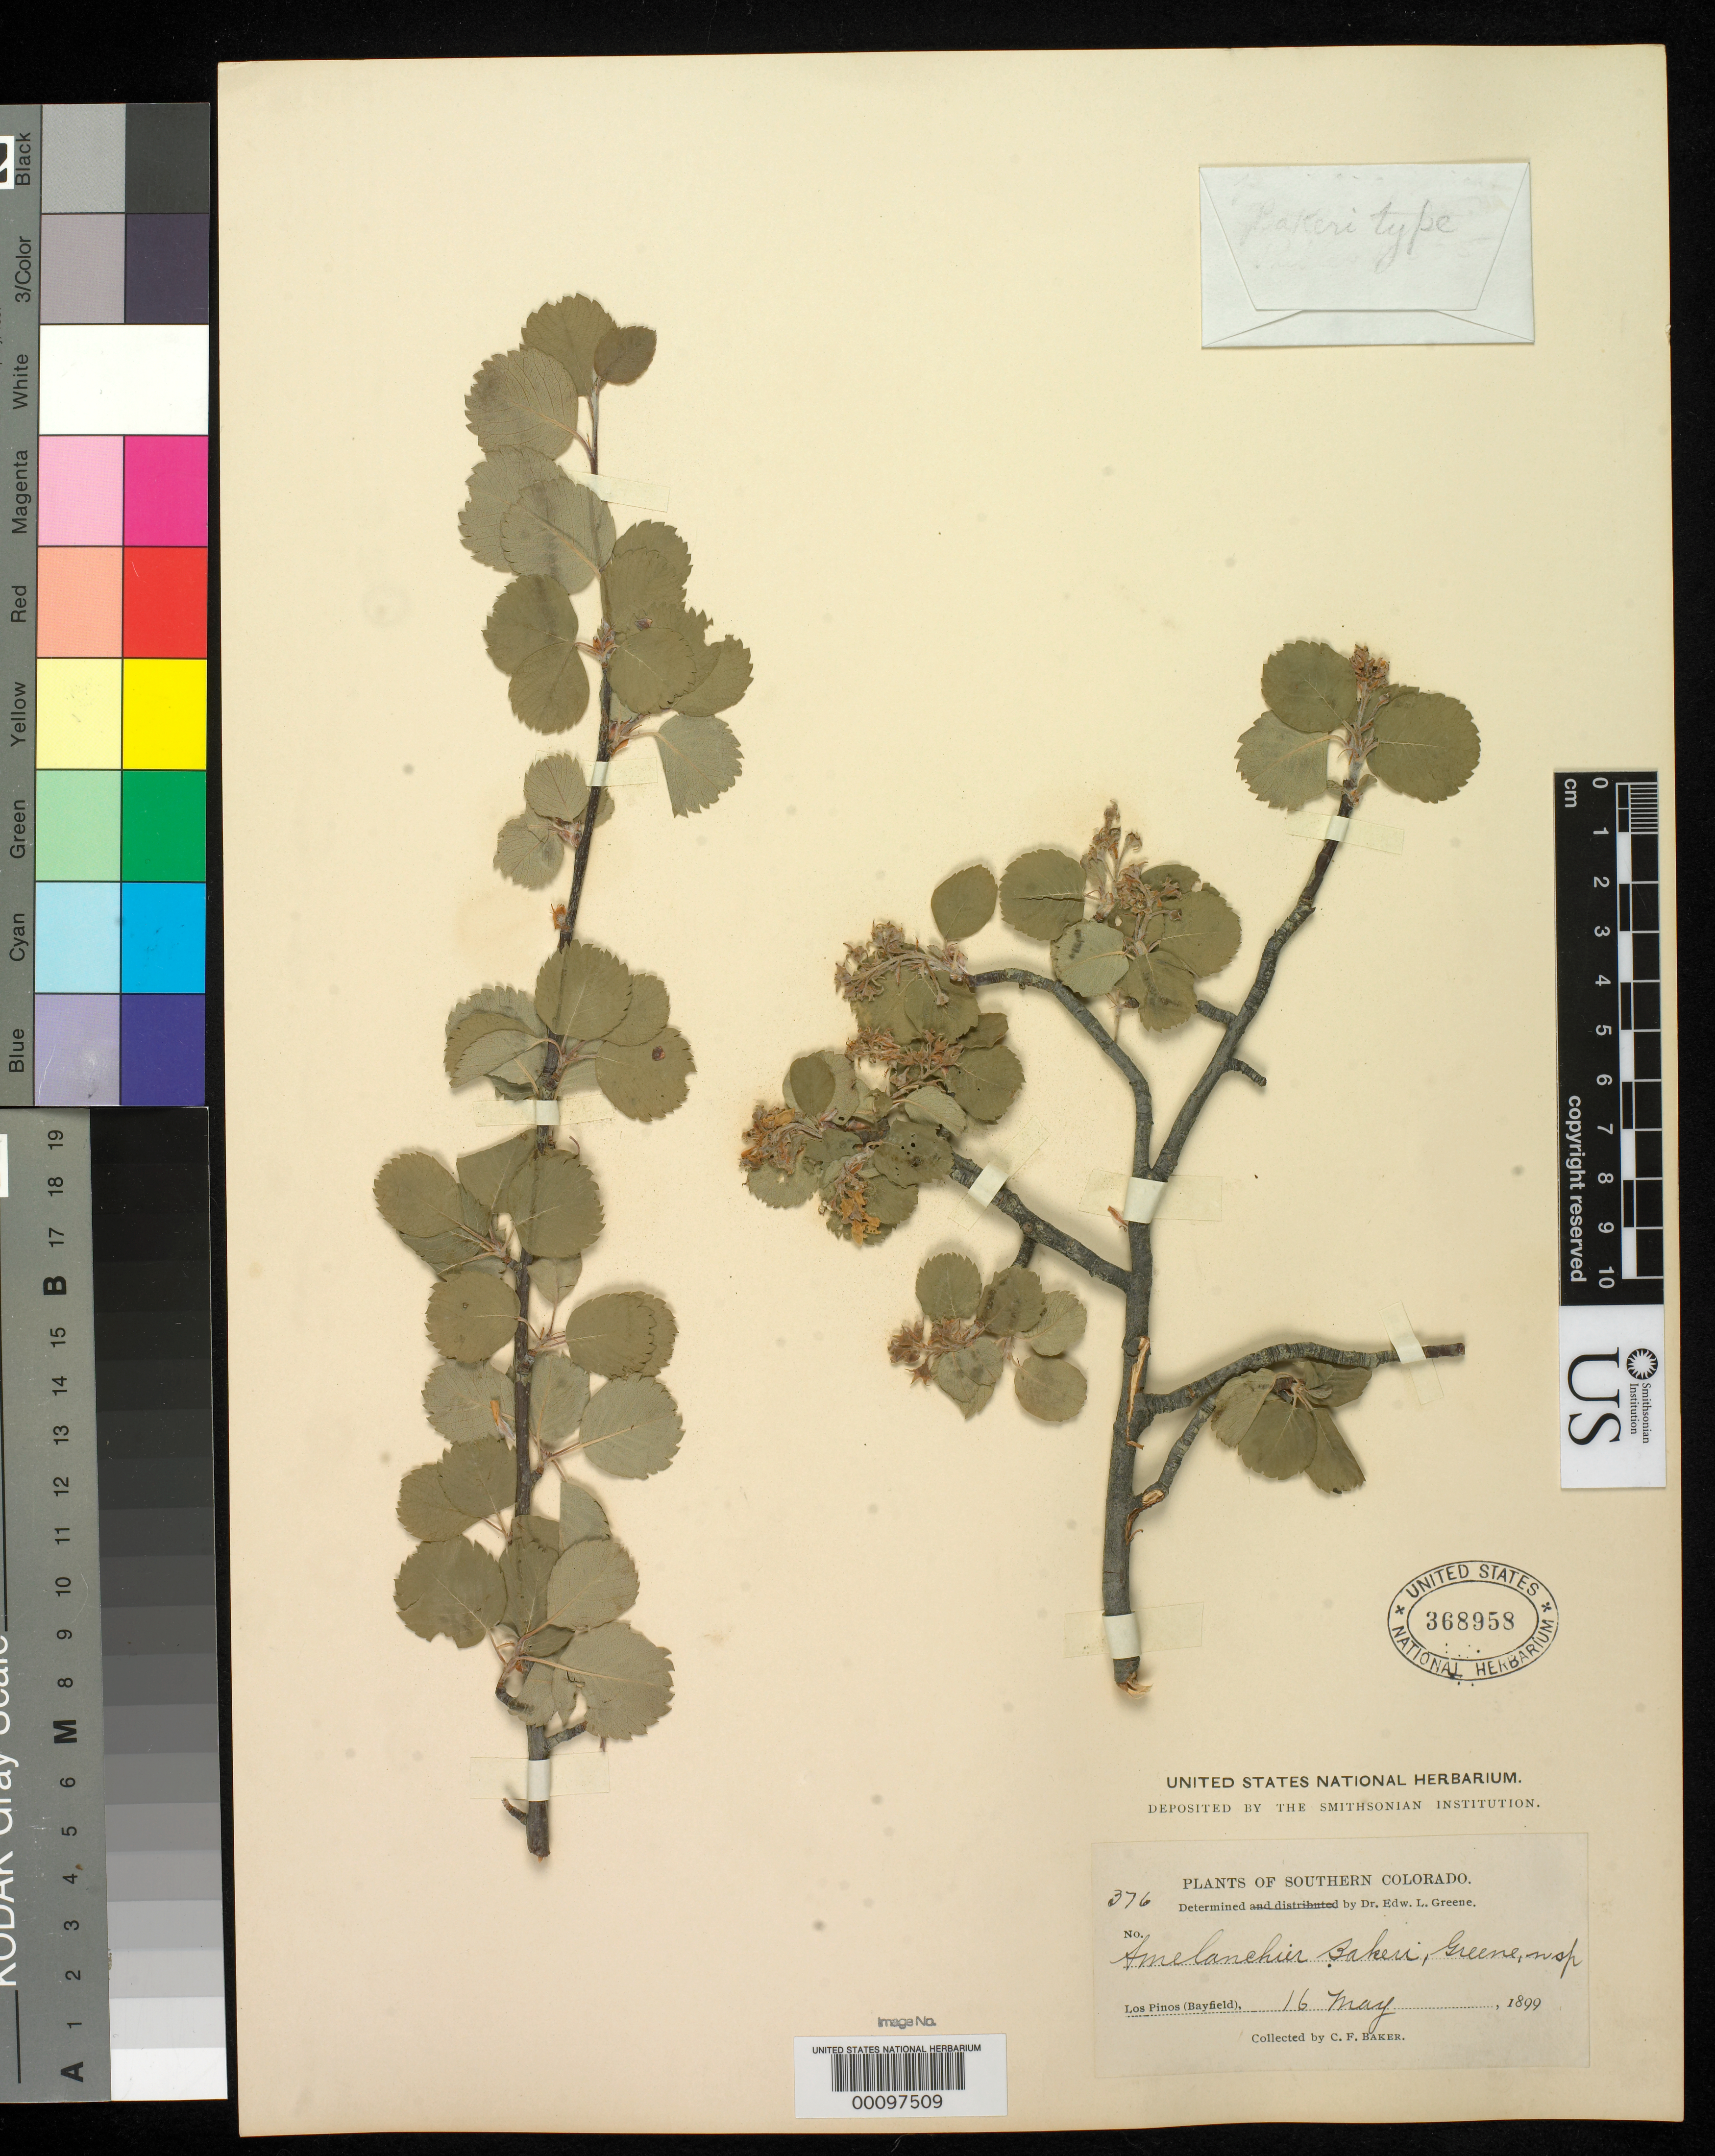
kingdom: Plantae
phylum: Tracheophyta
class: Magnoliopsida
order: Rosales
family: Rosaceae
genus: Amelanchier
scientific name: Amelanchier bakeri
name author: Greene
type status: Isotype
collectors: C. F. Baker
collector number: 376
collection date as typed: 16 May 1899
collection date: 1899-05-16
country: United States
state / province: Colorado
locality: Los Pinos.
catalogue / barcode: US 368958